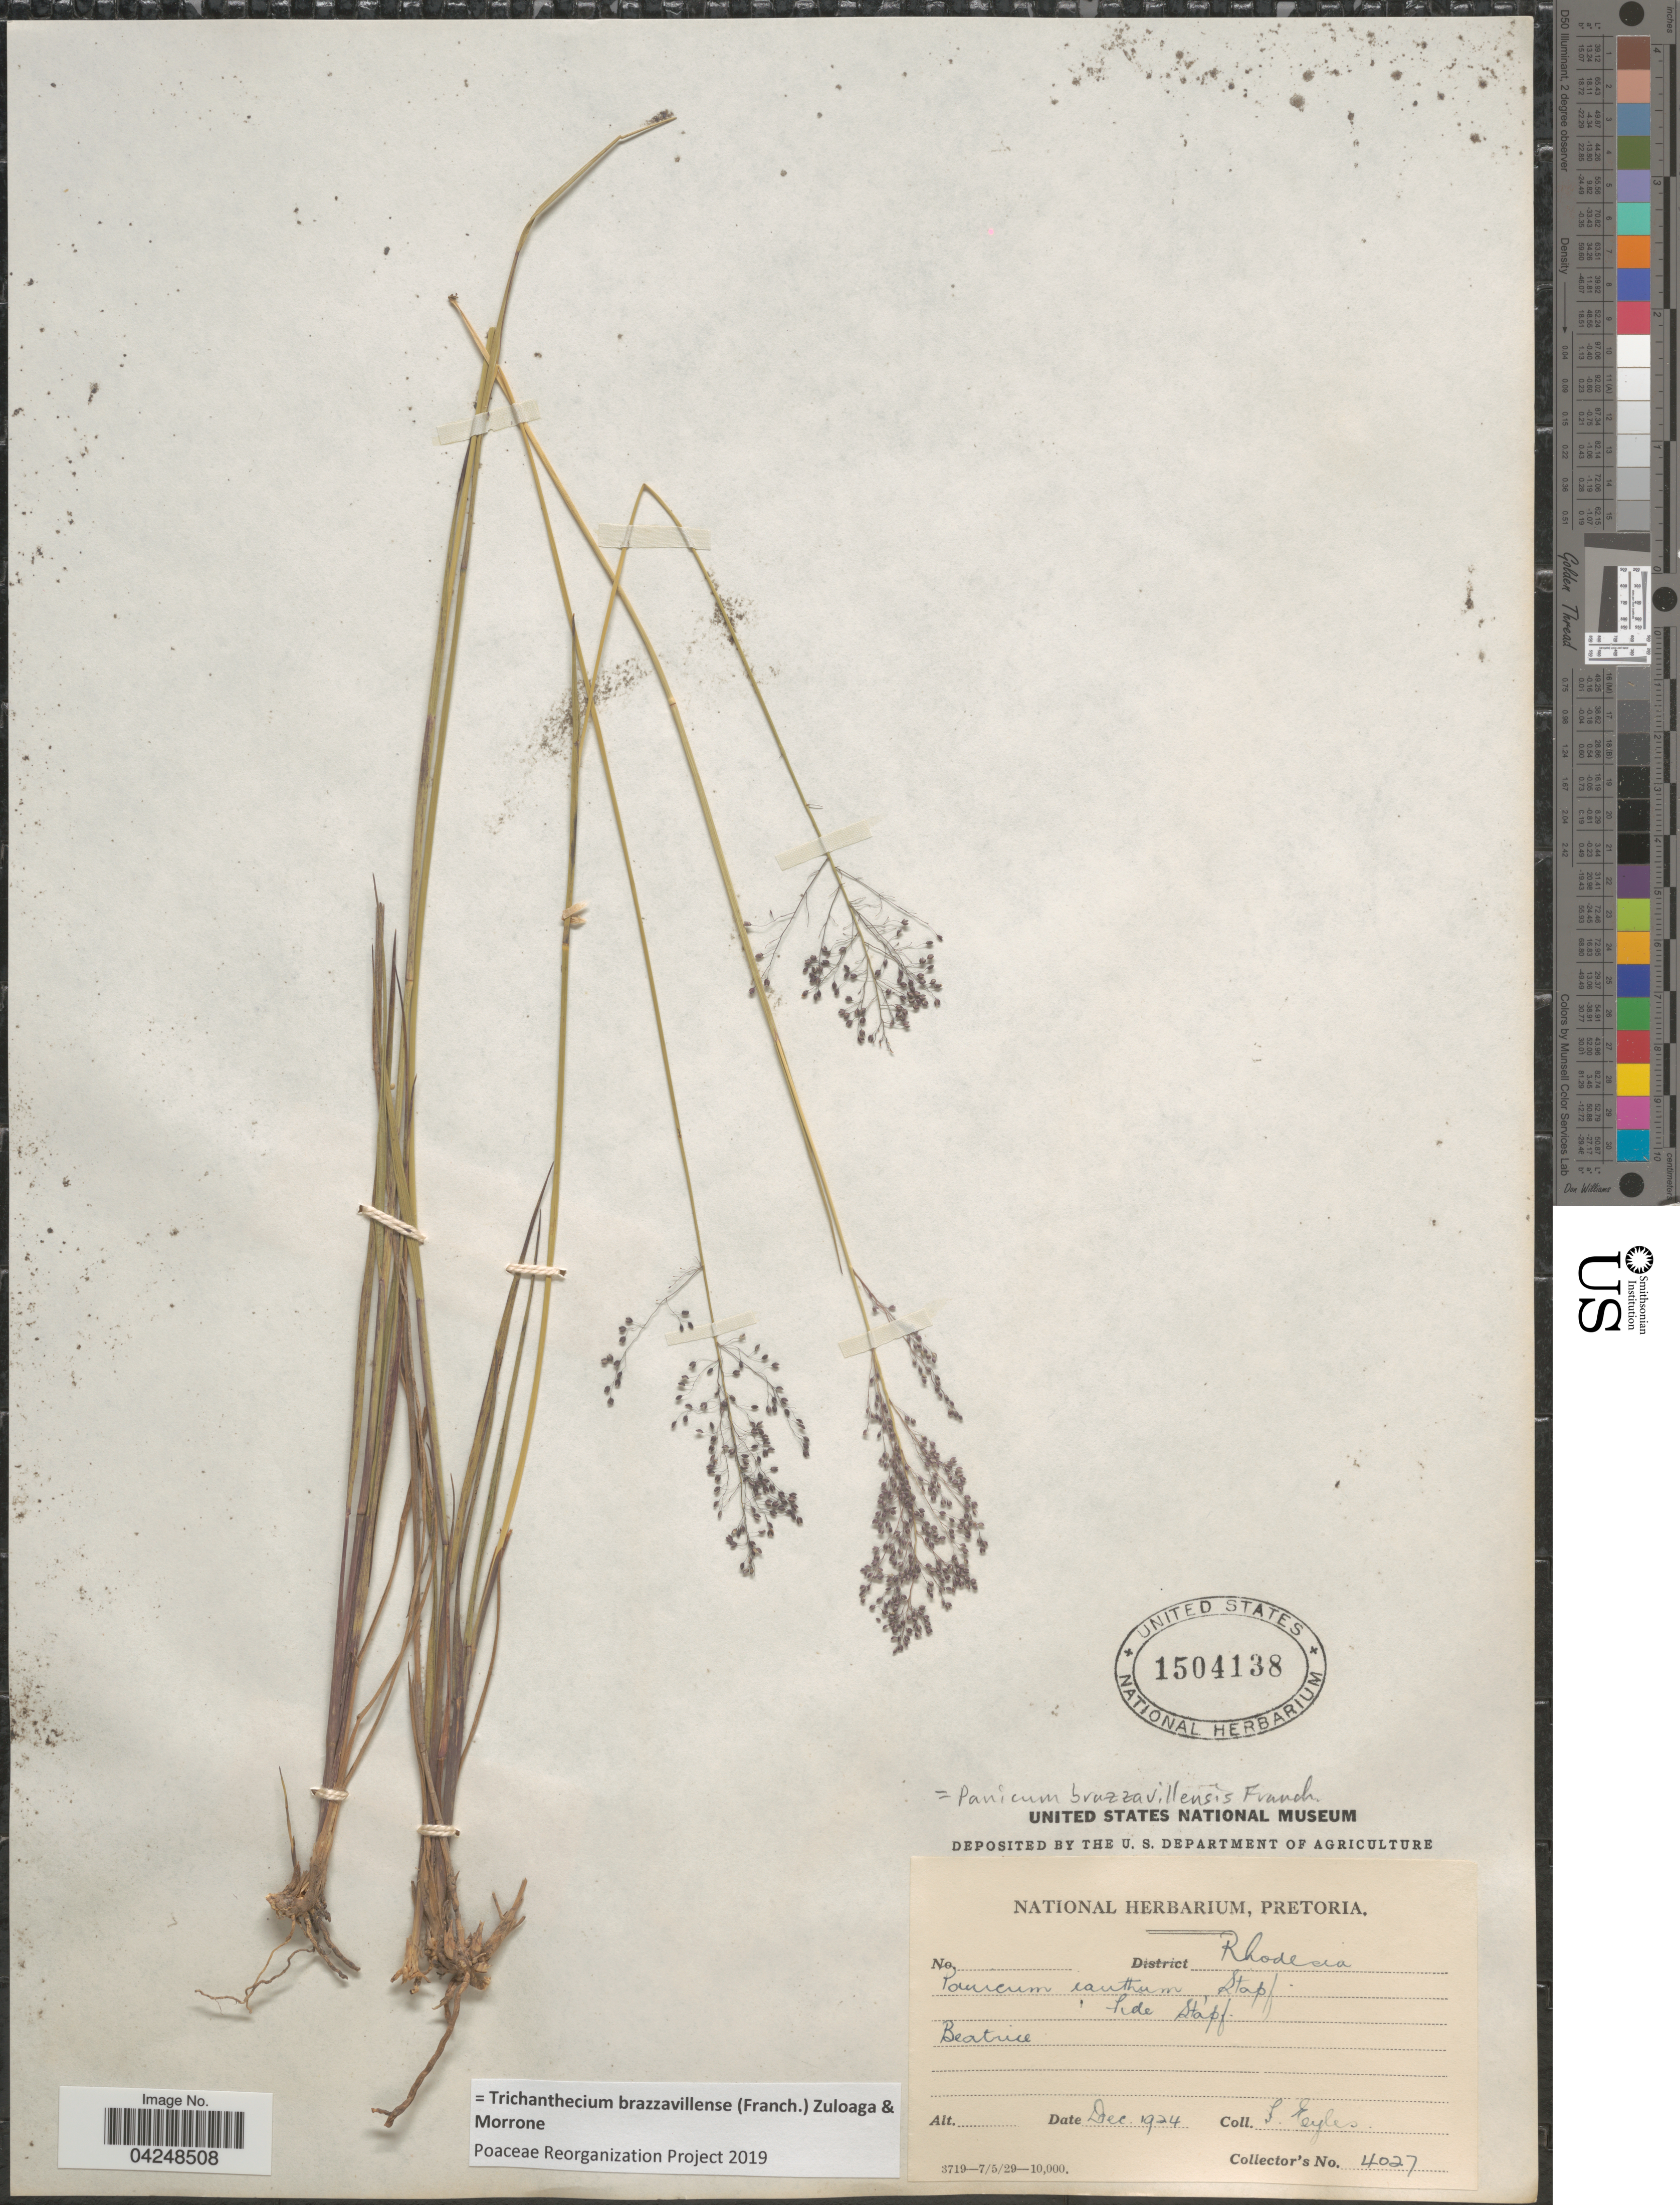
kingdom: Plantae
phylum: Tracheophyta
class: Liliopsida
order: Poales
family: Poaceae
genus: Trichanthecium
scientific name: Trichanthecium brazzavillense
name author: (Franch.) Zuloaga & Morrone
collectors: F. Eyles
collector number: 4027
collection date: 1924-12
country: Zimbabwe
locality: Rhodesia. Beatrice.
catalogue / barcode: US 1504138